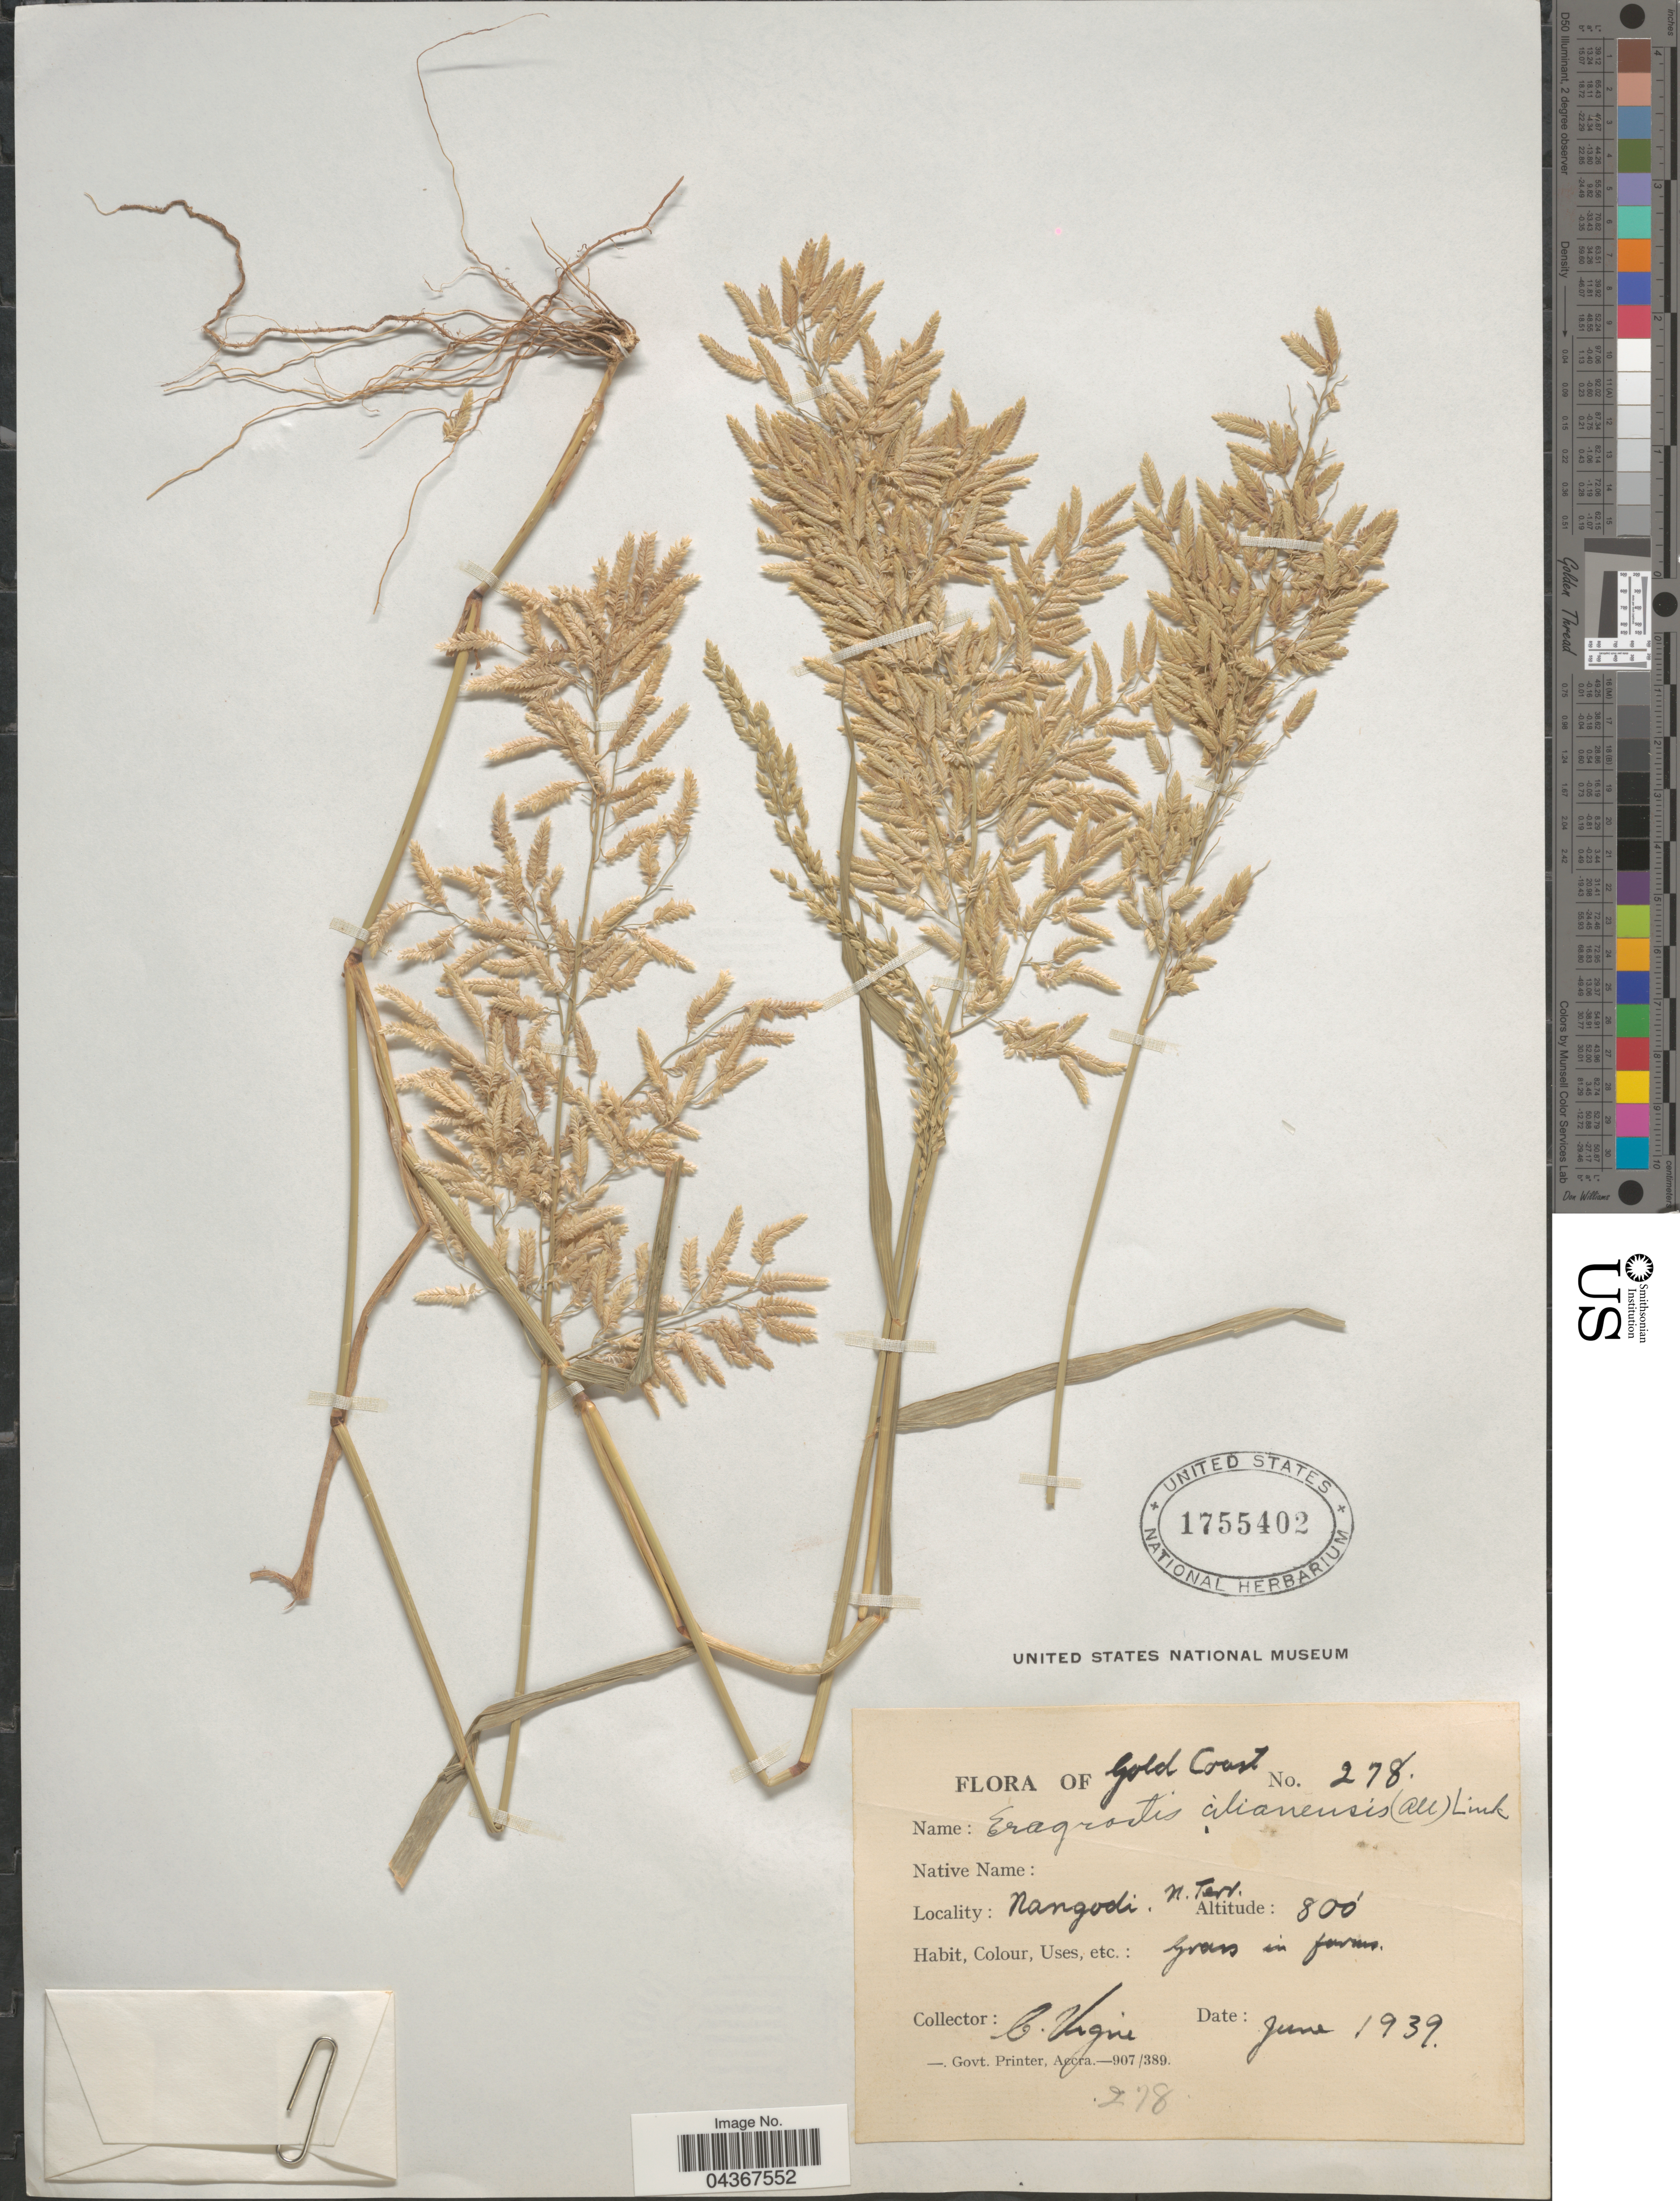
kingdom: Plantae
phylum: Tracheophyta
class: Liliopsida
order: Poales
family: Poaceae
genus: Eragrostis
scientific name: Eragrostis cilianensis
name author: (Bellardi) Vignolo ex Janch.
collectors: C. Vigne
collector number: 278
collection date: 1939-06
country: Ghana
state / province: Northern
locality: Gold Coast. Nangodi. N. Terr.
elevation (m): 244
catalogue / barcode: US 1755402